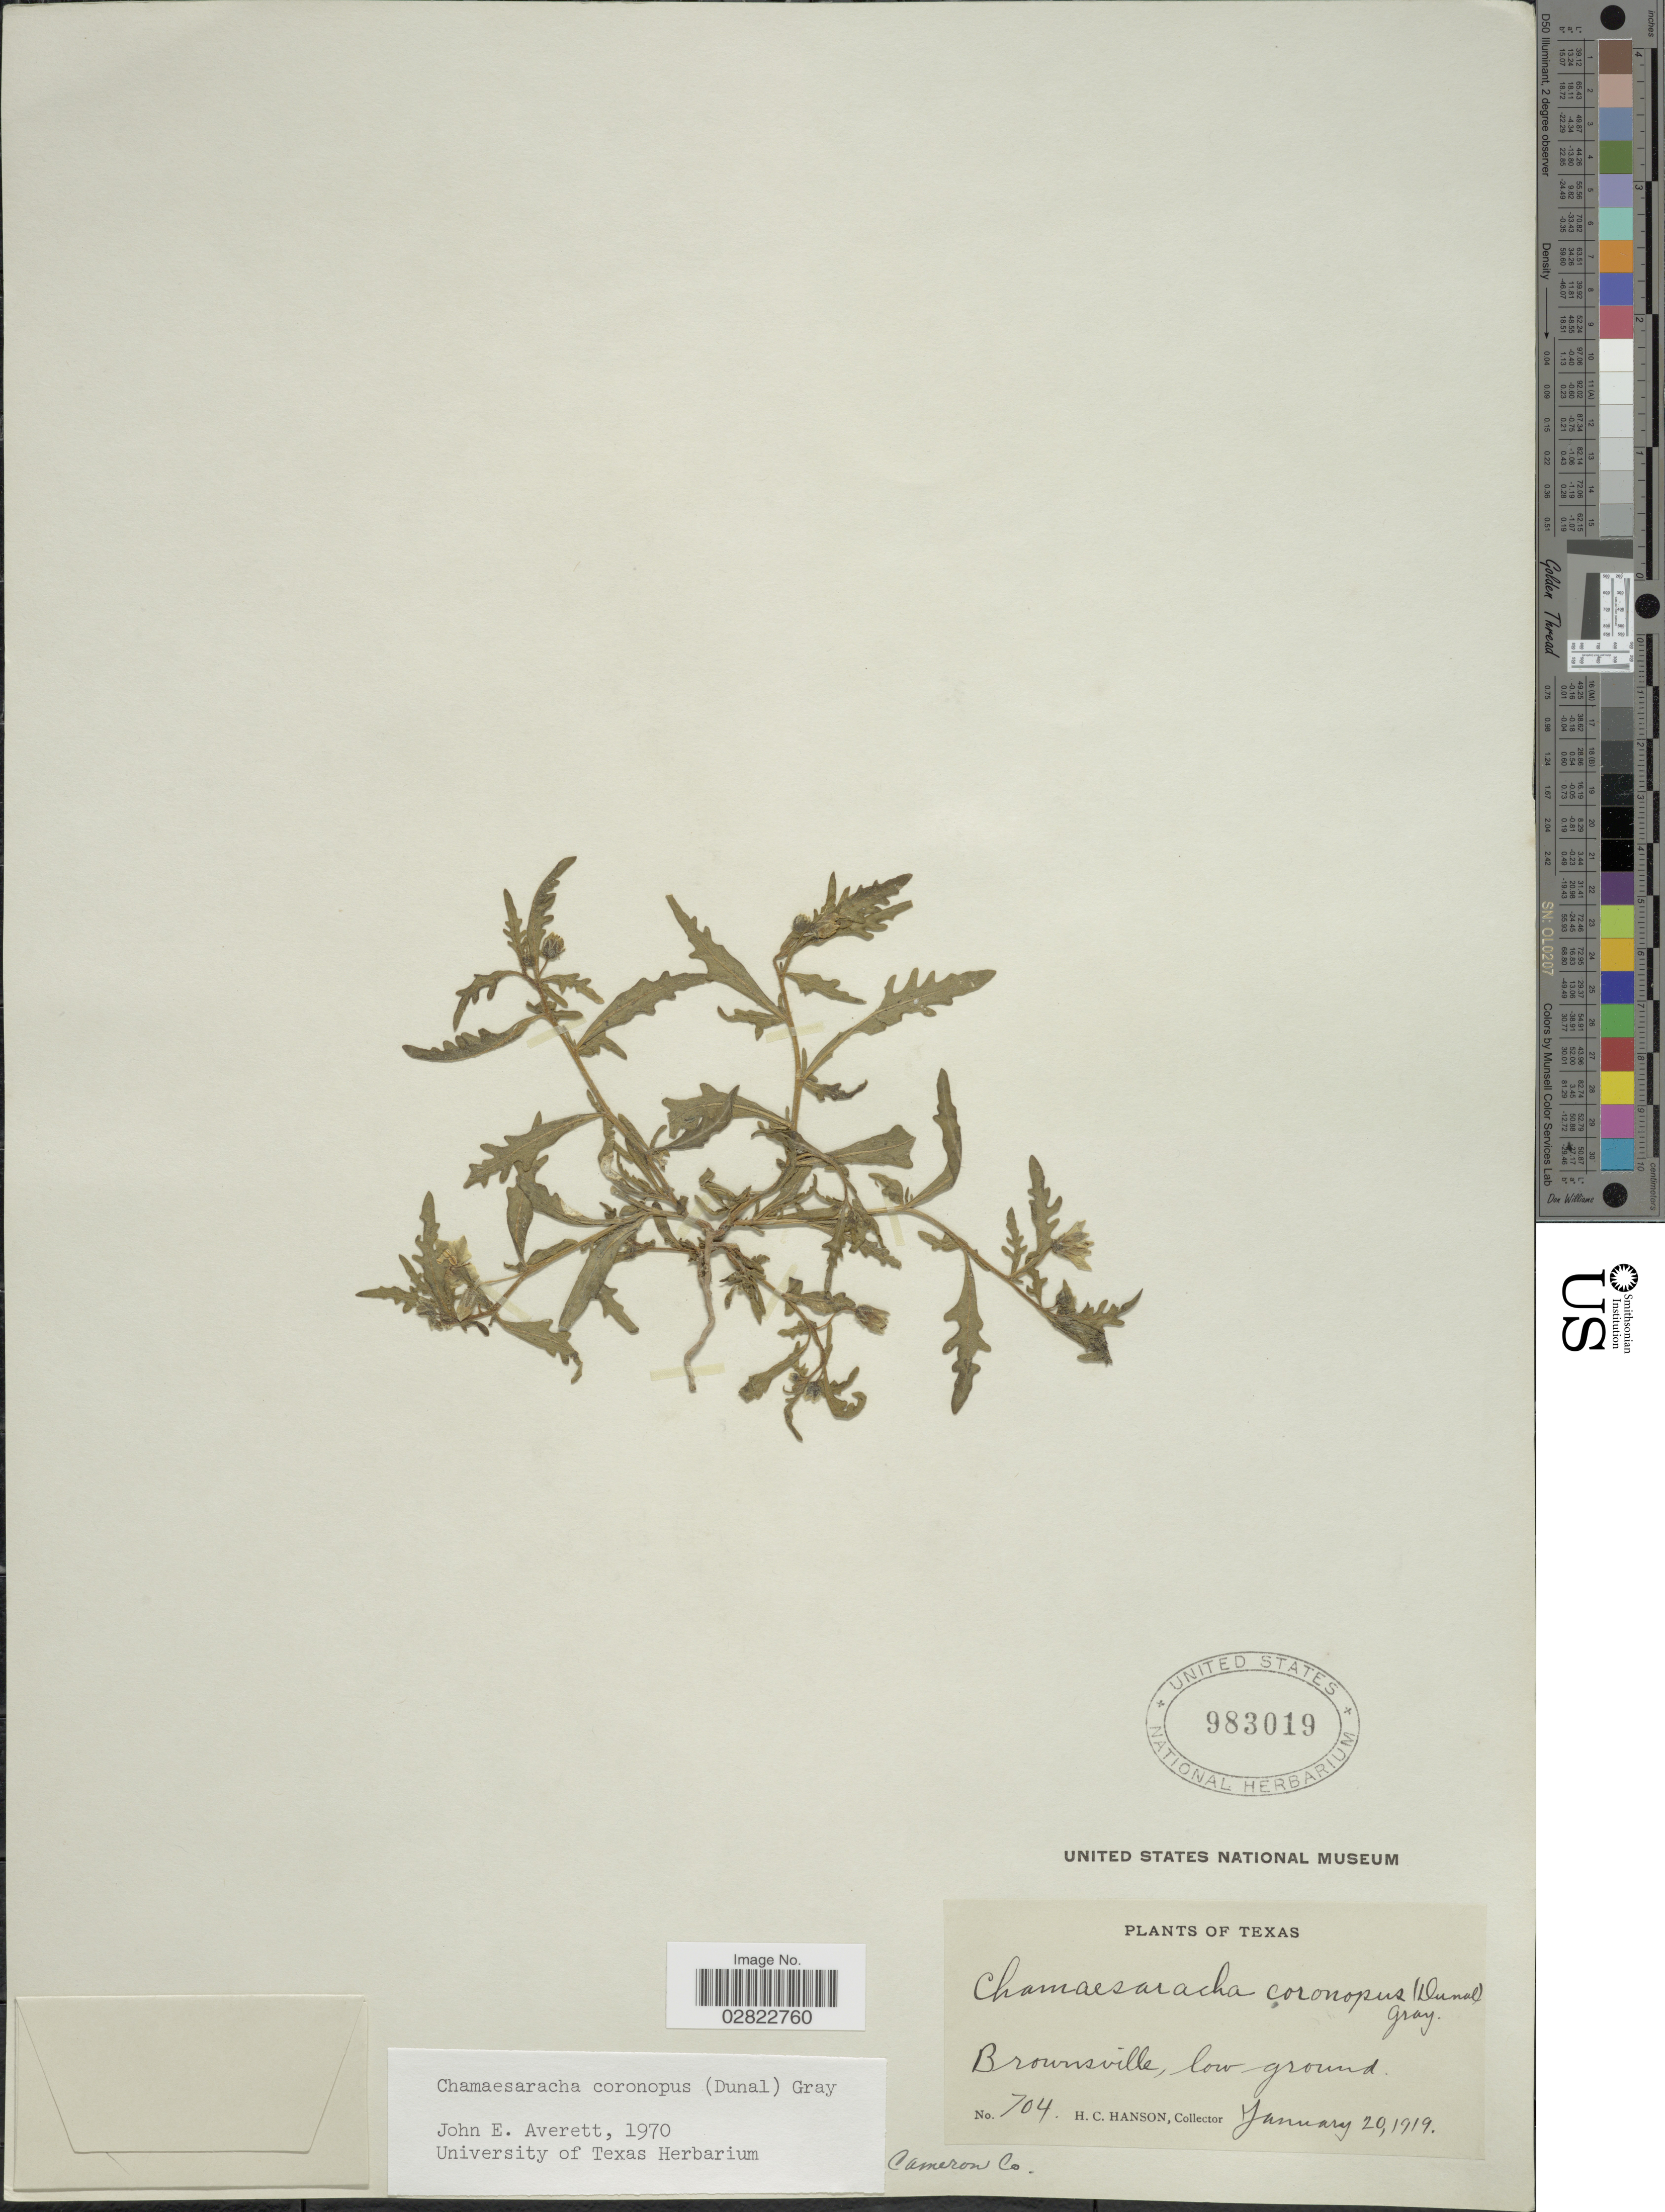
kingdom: Plantae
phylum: Tracheophyta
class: Magnoliopsida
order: Solanales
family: Solanaceae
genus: Chamaesaracha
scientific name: Chamaesaracha coronopus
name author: (Dunal) A. Gray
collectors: H. Hanson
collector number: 704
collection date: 1919-01-20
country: United States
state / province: Texas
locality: Brownsville, low ground, Cameron Co.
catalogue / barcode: US 983019